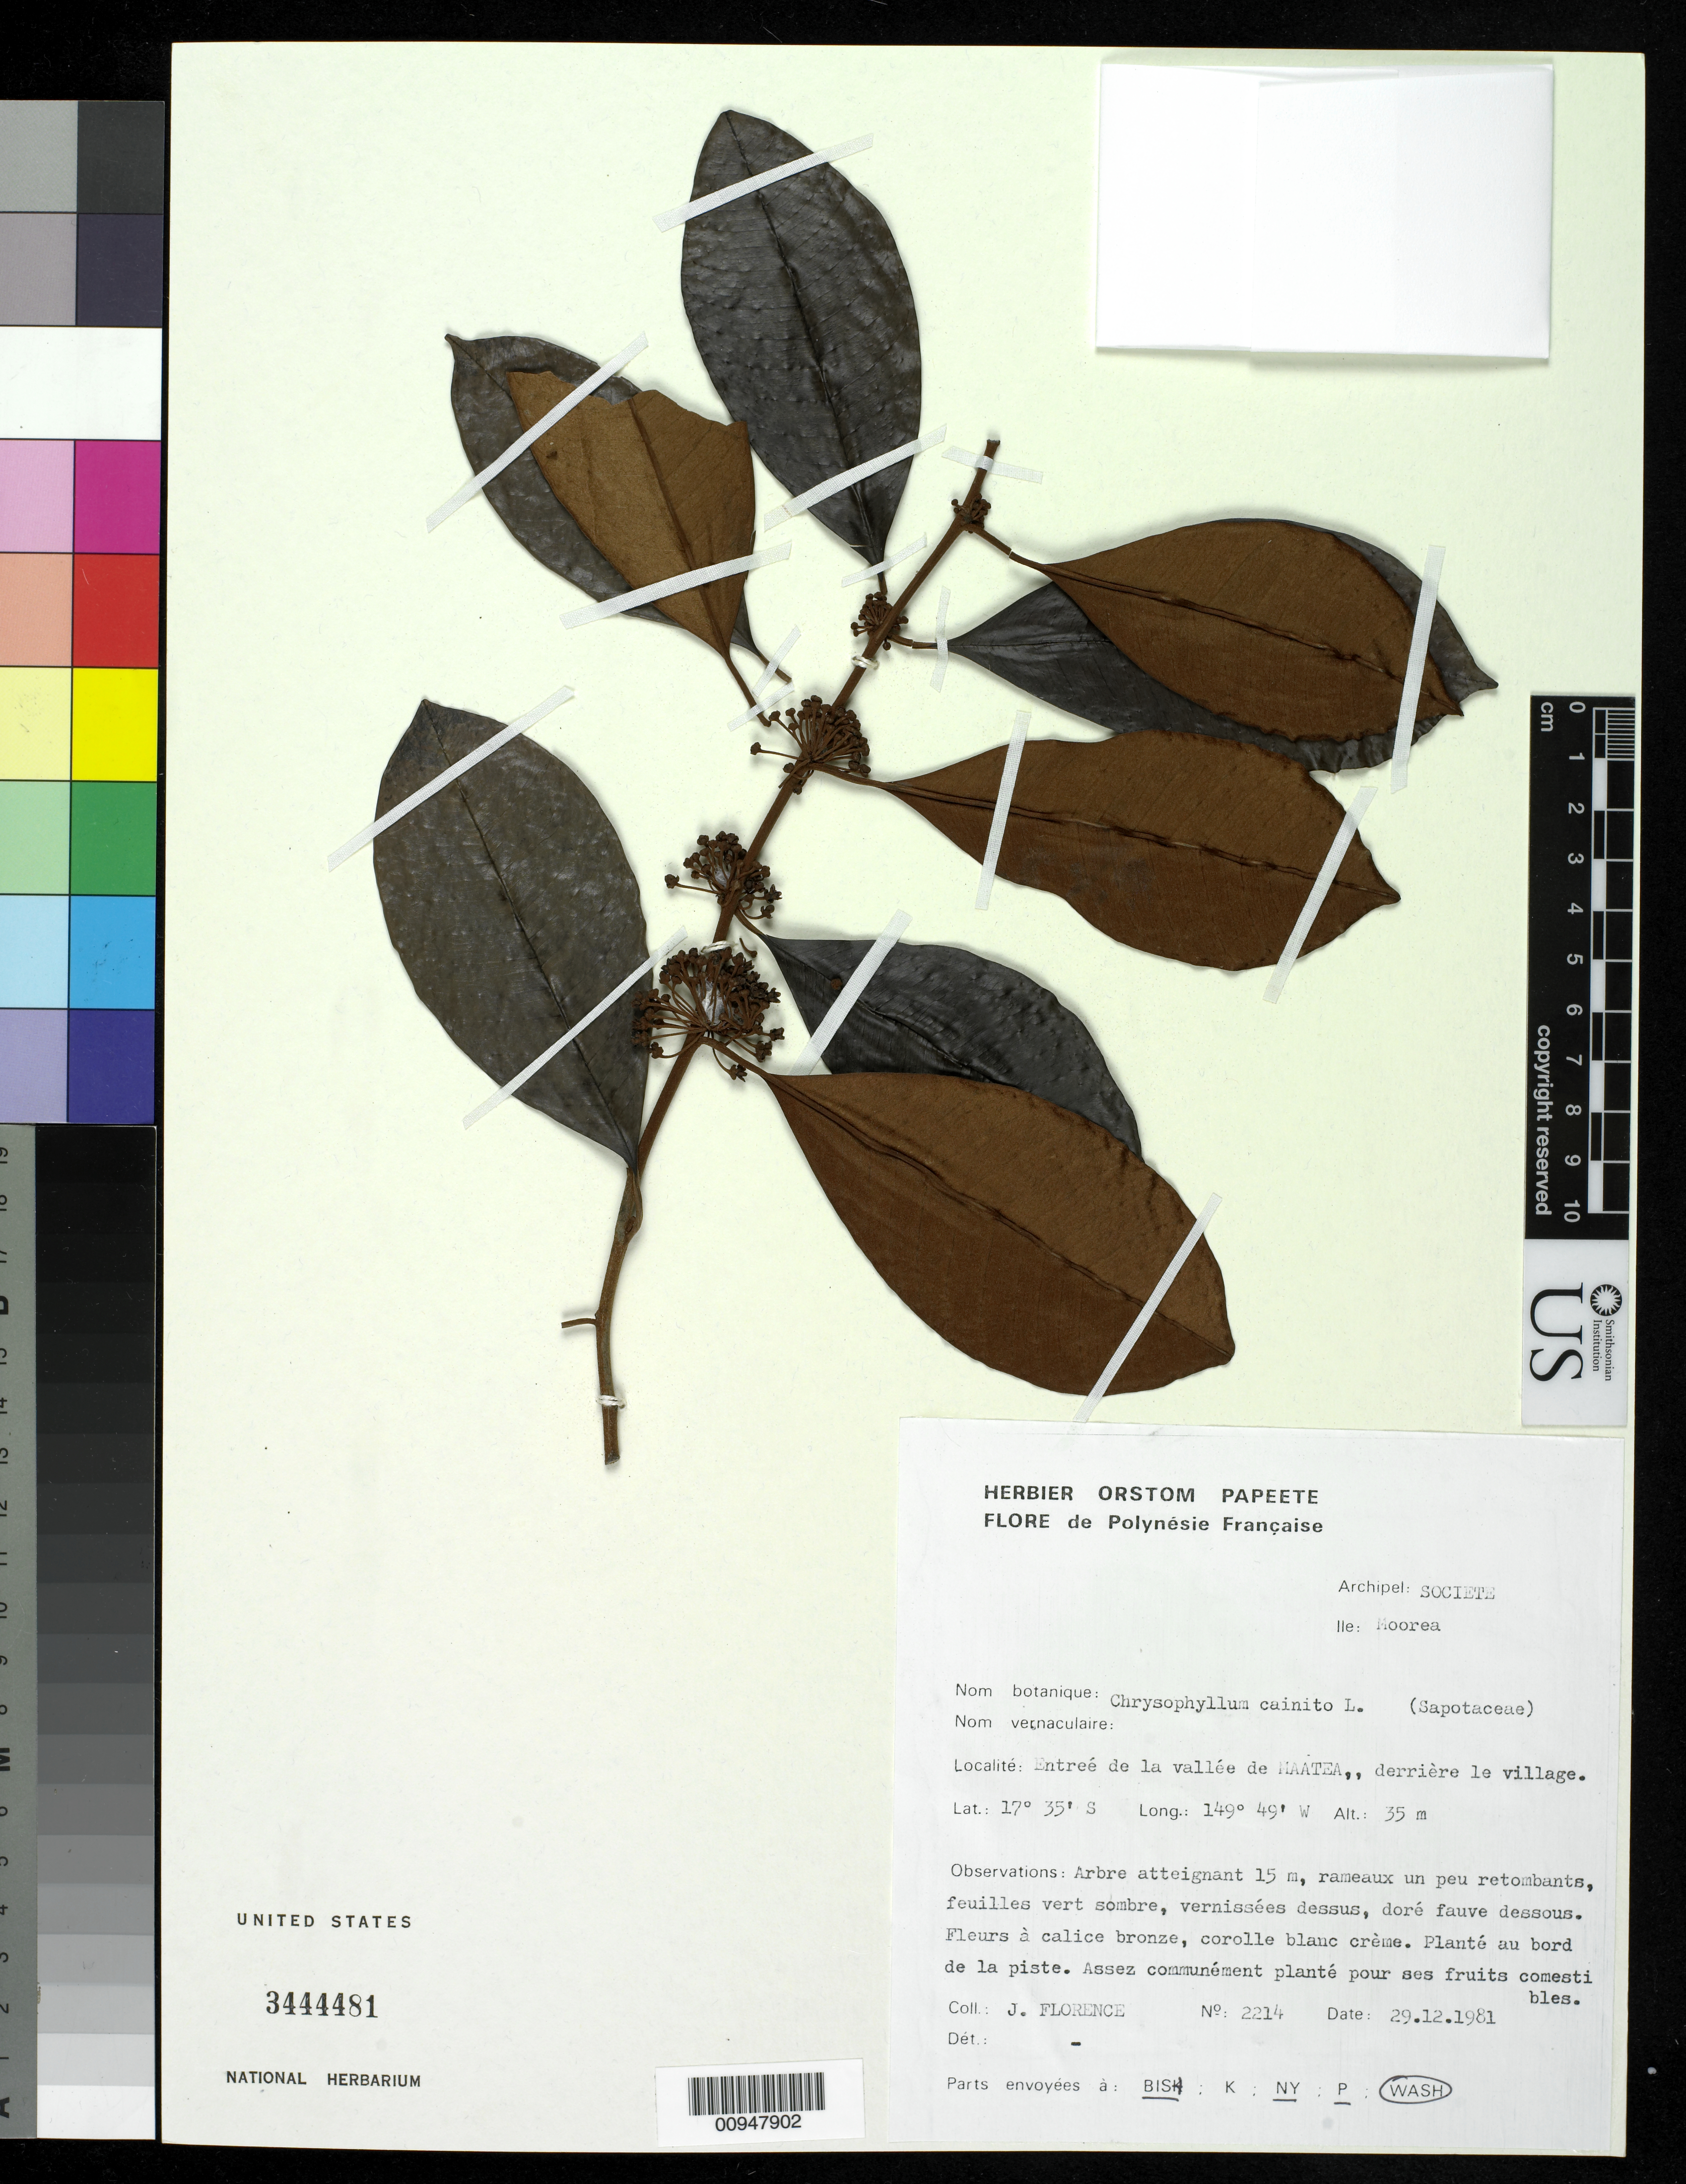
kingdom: Plantae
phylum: Tracheophyta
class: Magnoliopsida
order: Ericales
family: Sapotaceae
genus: Chrysophyllum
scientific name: Chrysophyllum cainito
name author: L.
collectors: J. Florence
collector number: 2214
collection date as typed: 29 Dec 1981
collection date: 1981-12-29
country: French Polynesia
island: Moorea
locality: Entrance of the valley of Haatea, behind the village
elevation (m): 35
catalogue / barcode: US 3444481